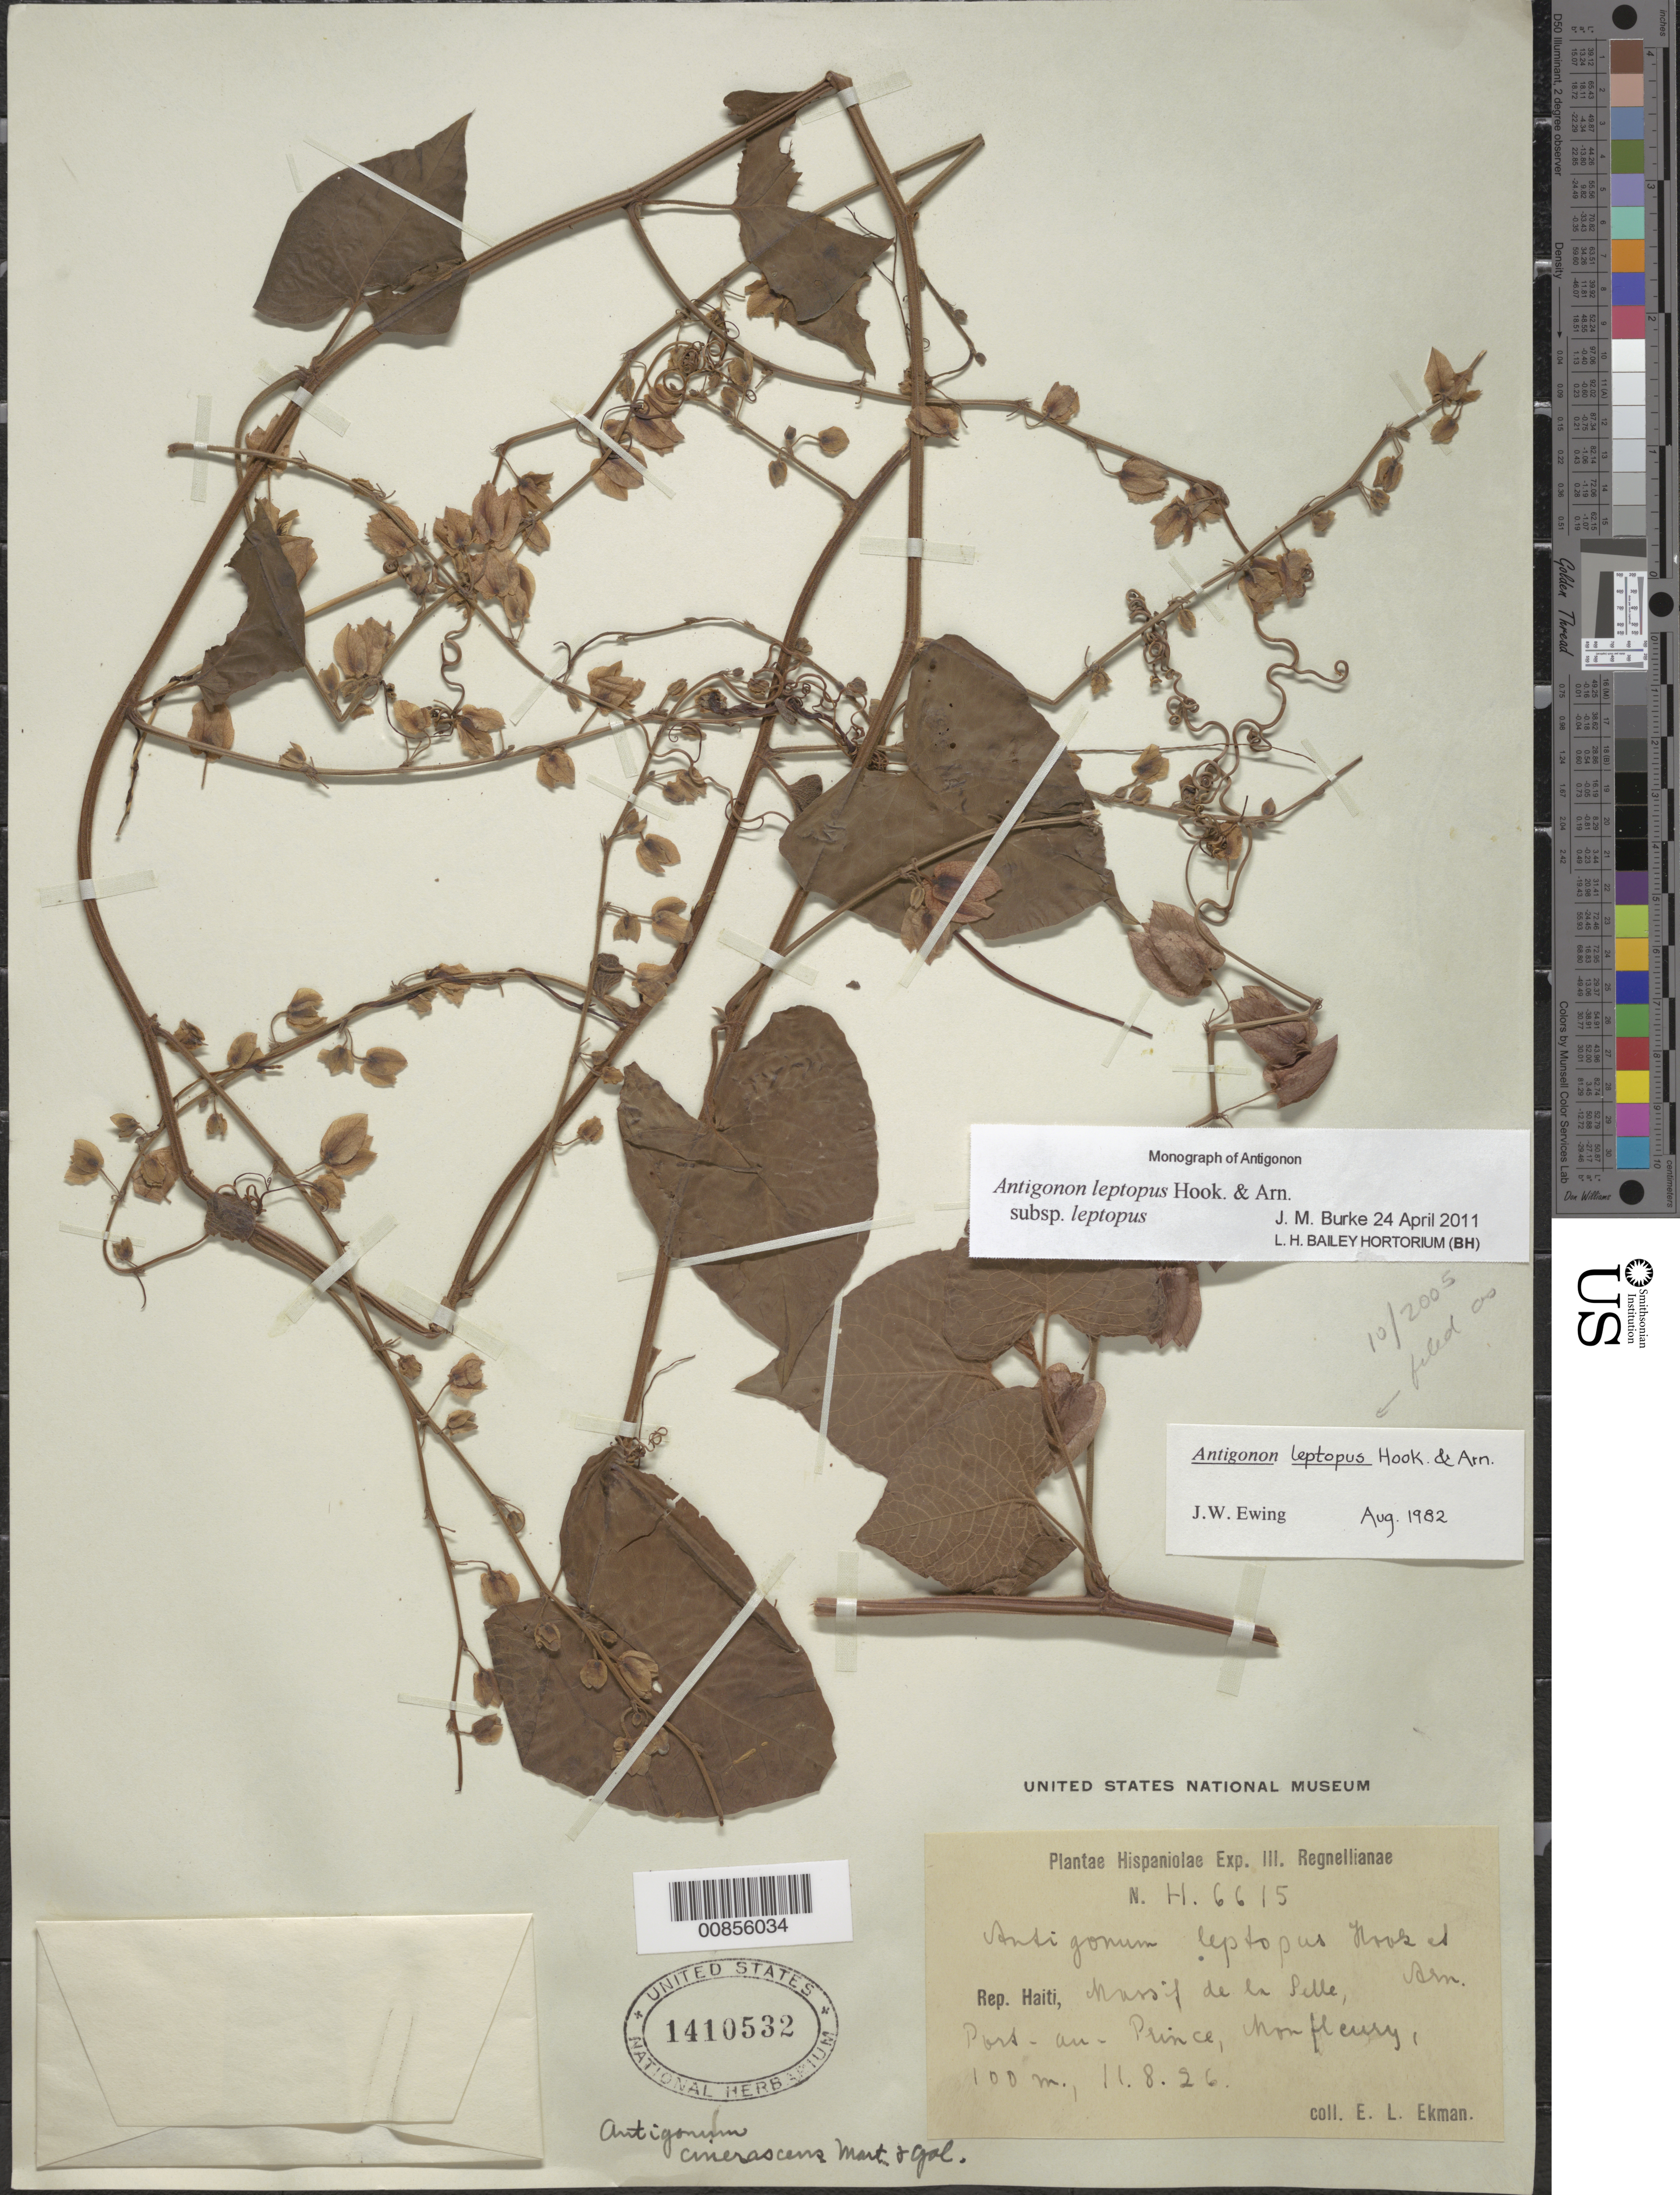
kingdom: Plantae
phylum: Tracheophyta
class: Magnoliopsida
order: Caryophyllales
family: Polygonaceae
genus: Antigonon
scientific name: Antigonon leptopus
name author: Hook. & Arn.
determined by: Ewing, J. W.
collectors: E. L. Ekman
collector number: H 6615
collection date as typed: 11 Aug 1926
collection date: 1926-08-11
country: Haiti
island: Hispaniola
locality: Massif de la Selle, Port-au-Prince, Montfleury.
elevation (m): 100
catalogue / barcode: US 1410532